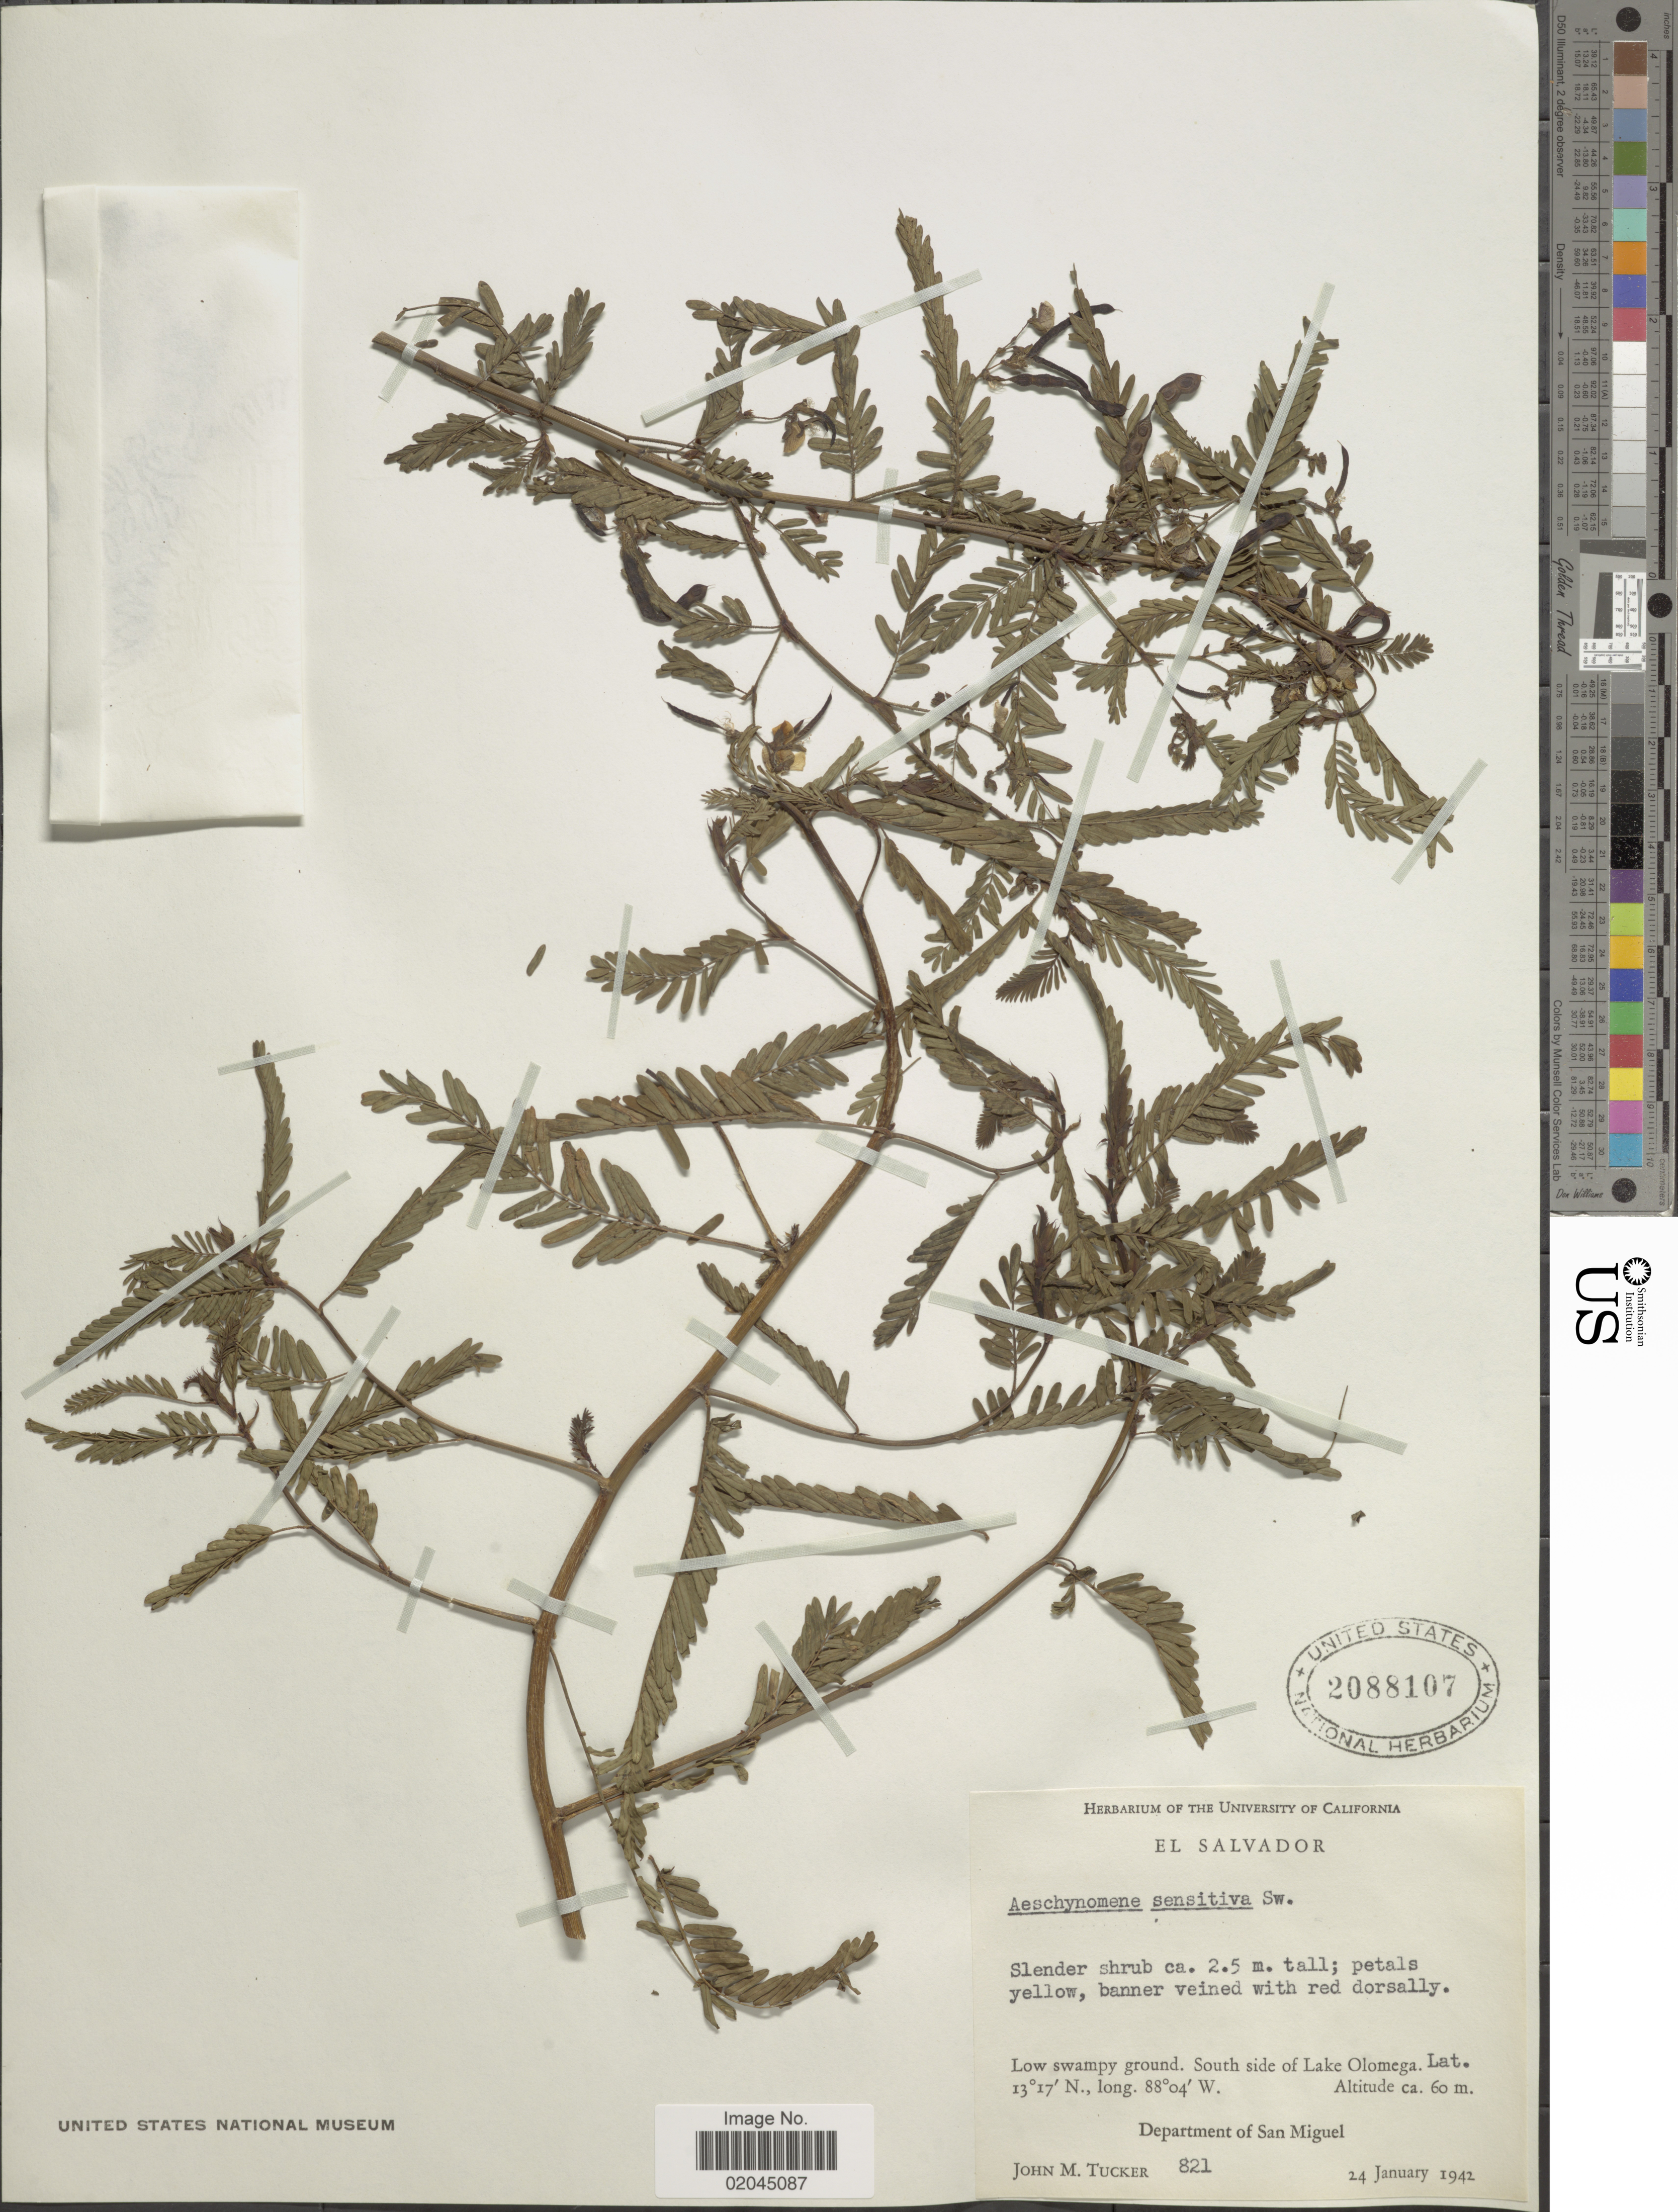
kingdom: Plantae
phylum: Tracheophyta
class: Magnoliopsida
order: Fabales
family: Fabaceae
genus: Aeschynomene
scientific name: Aeschynomene sensitiva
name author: Sw.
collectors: J. M. Tucker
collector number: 821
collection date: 1942-01-24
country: El Salvador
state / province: San Miguel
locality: Low Swampy ground, South side of Lake Olomega, Department of San Miguel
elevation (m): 60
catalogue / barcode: US 2088107